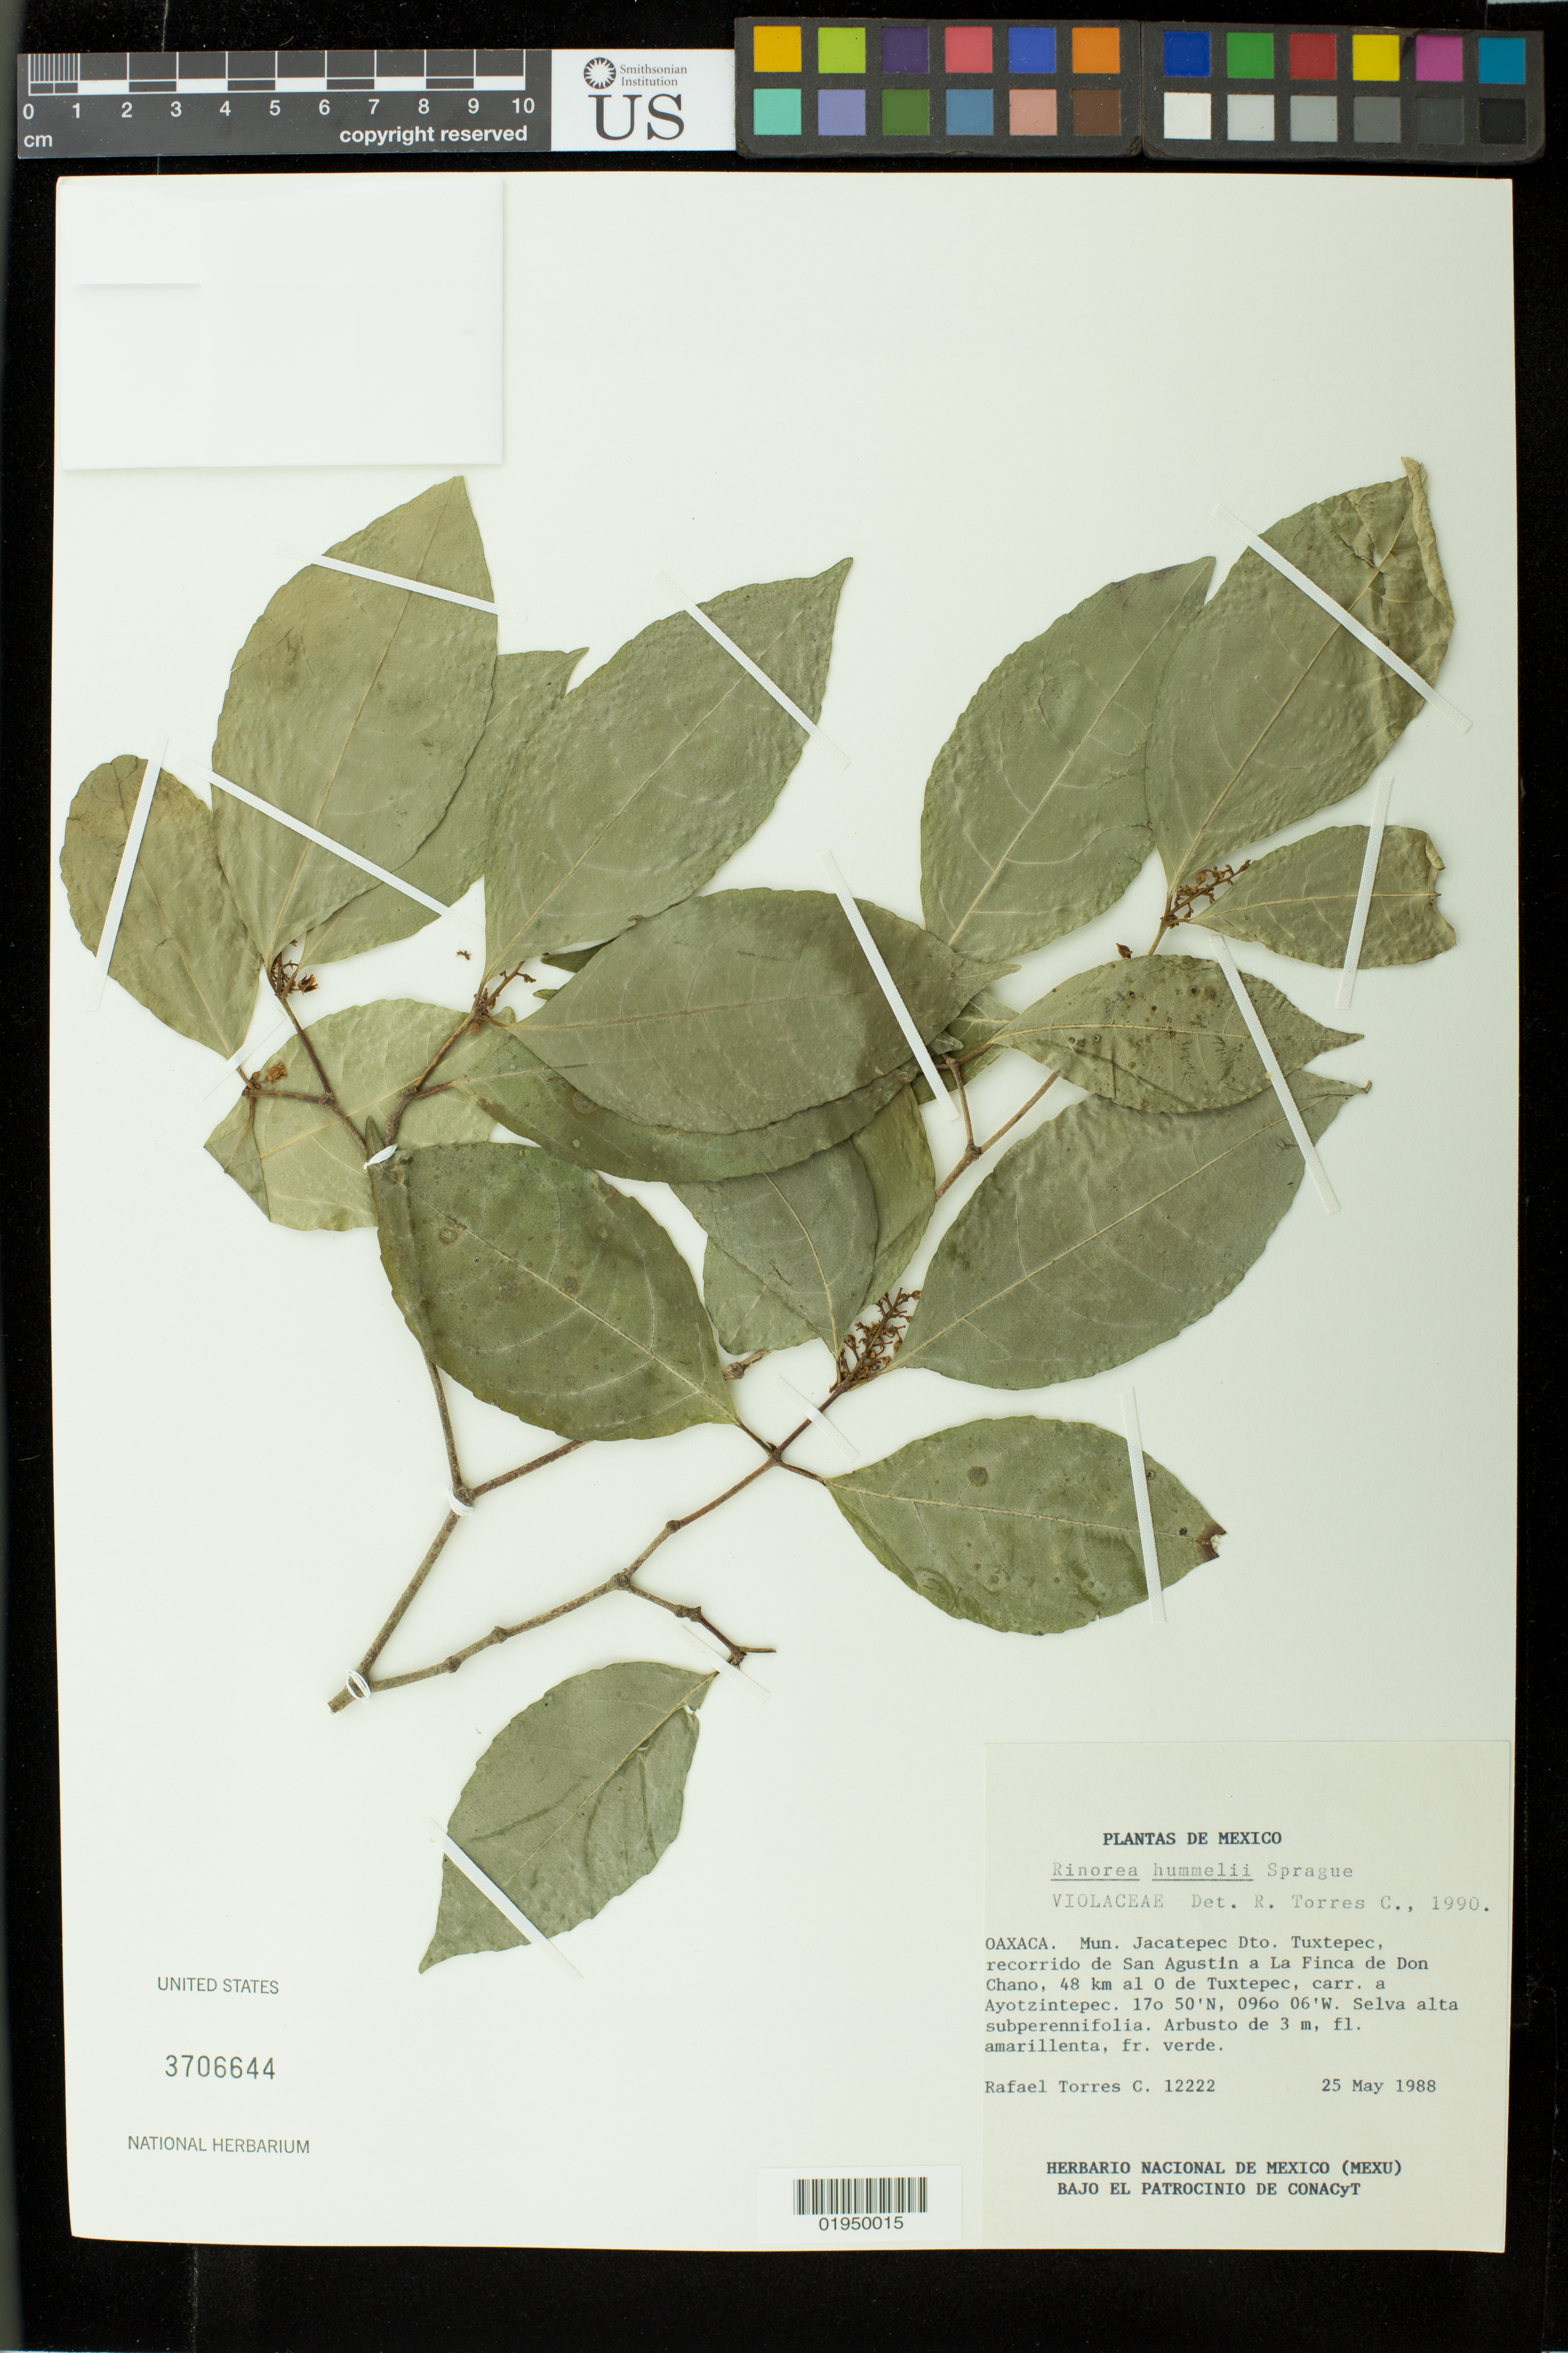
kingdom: Plantae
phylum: Tracheophyta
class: Magnoliopsida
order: Malpighiales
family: Violaceae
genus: Rinorea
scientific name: Rinorea hummelii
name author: Sprague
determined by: Torres C., R.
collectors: R. Torres C.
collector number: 12222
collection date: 1988-05-25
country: Mexico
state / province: Oaxaca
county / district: Tuxtepec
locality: Mun. Jacatepec, recorrido de San Agustin a La Finca de Don Chano, 48 km al O de Tuxtepec, carr. a Ayotzintepec.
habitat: Selva alta subperennifolia.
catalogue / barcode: US 3706644